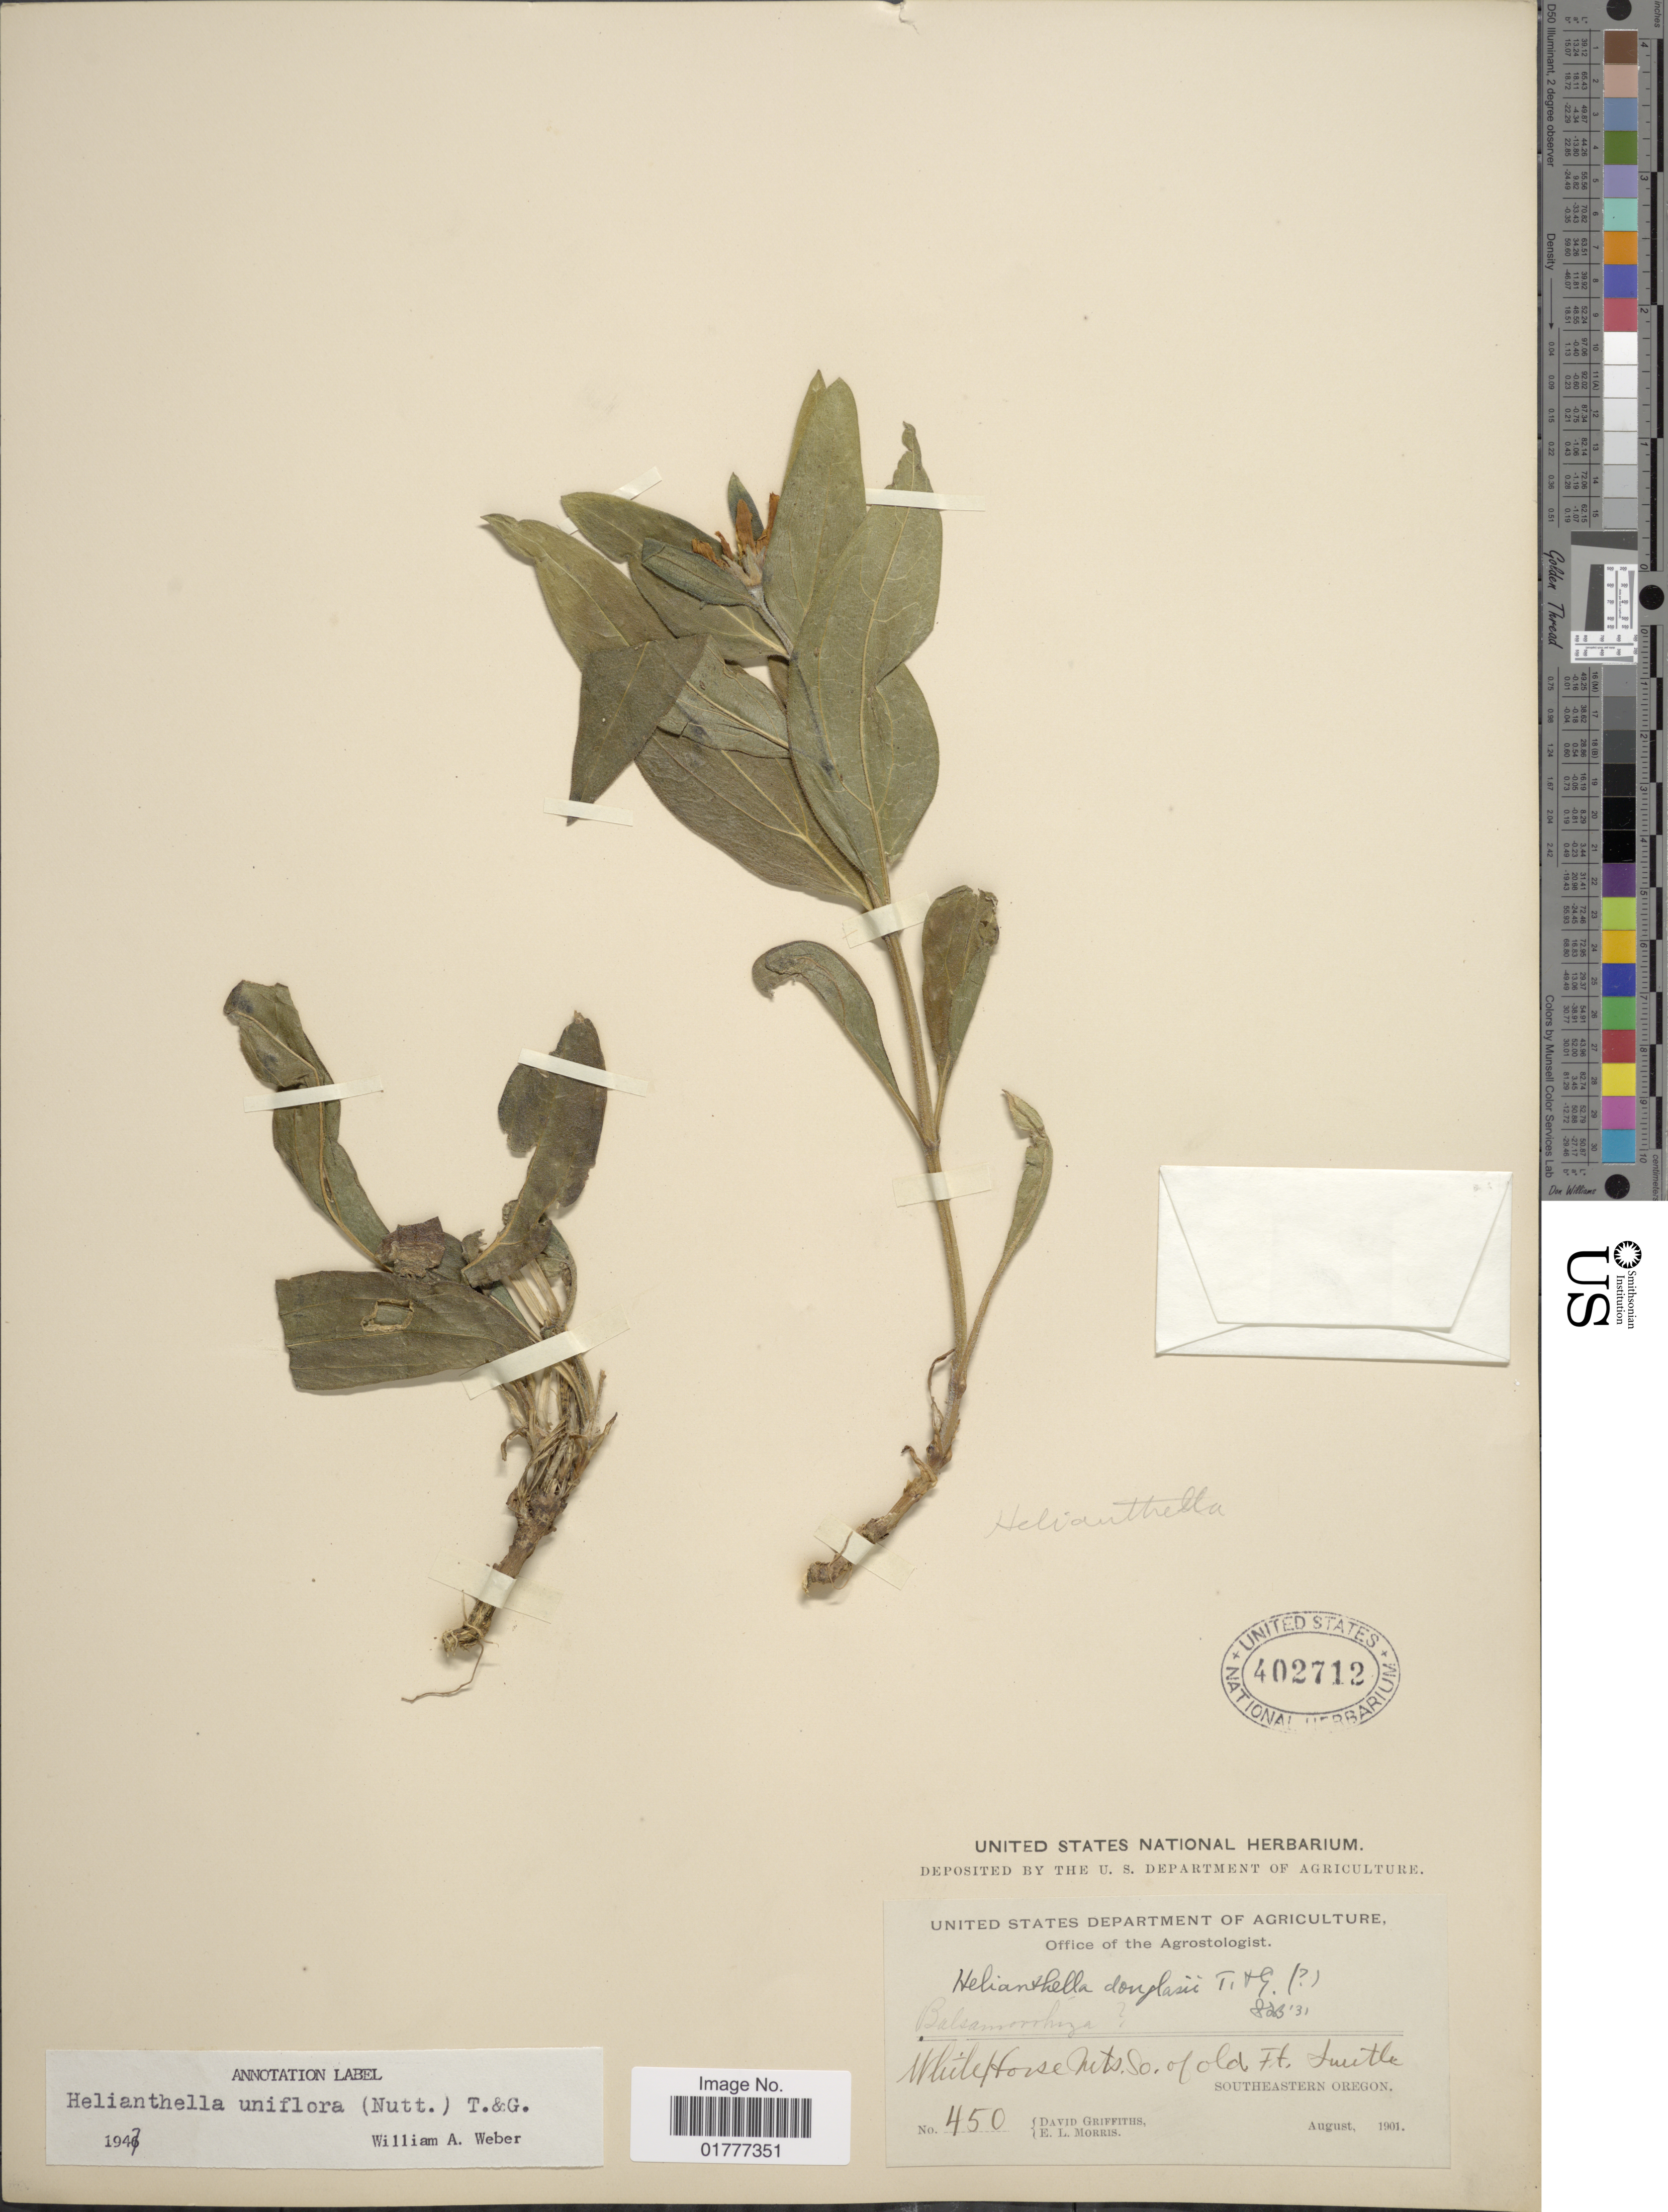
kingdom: Plantae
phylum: Tracheophyta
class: Magnoliopsida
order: Asterales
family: Asteraceae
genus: Helianthella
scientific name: Helianthella uniflora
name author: Torr. & A. Gray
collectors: D. Griffiths & E. Morris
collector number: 450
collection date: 1901-08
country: United States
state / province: Oregon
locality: White Horse Mts. So. of old Ft. Smith, Southeastern Oregon.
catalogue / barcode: US 402712